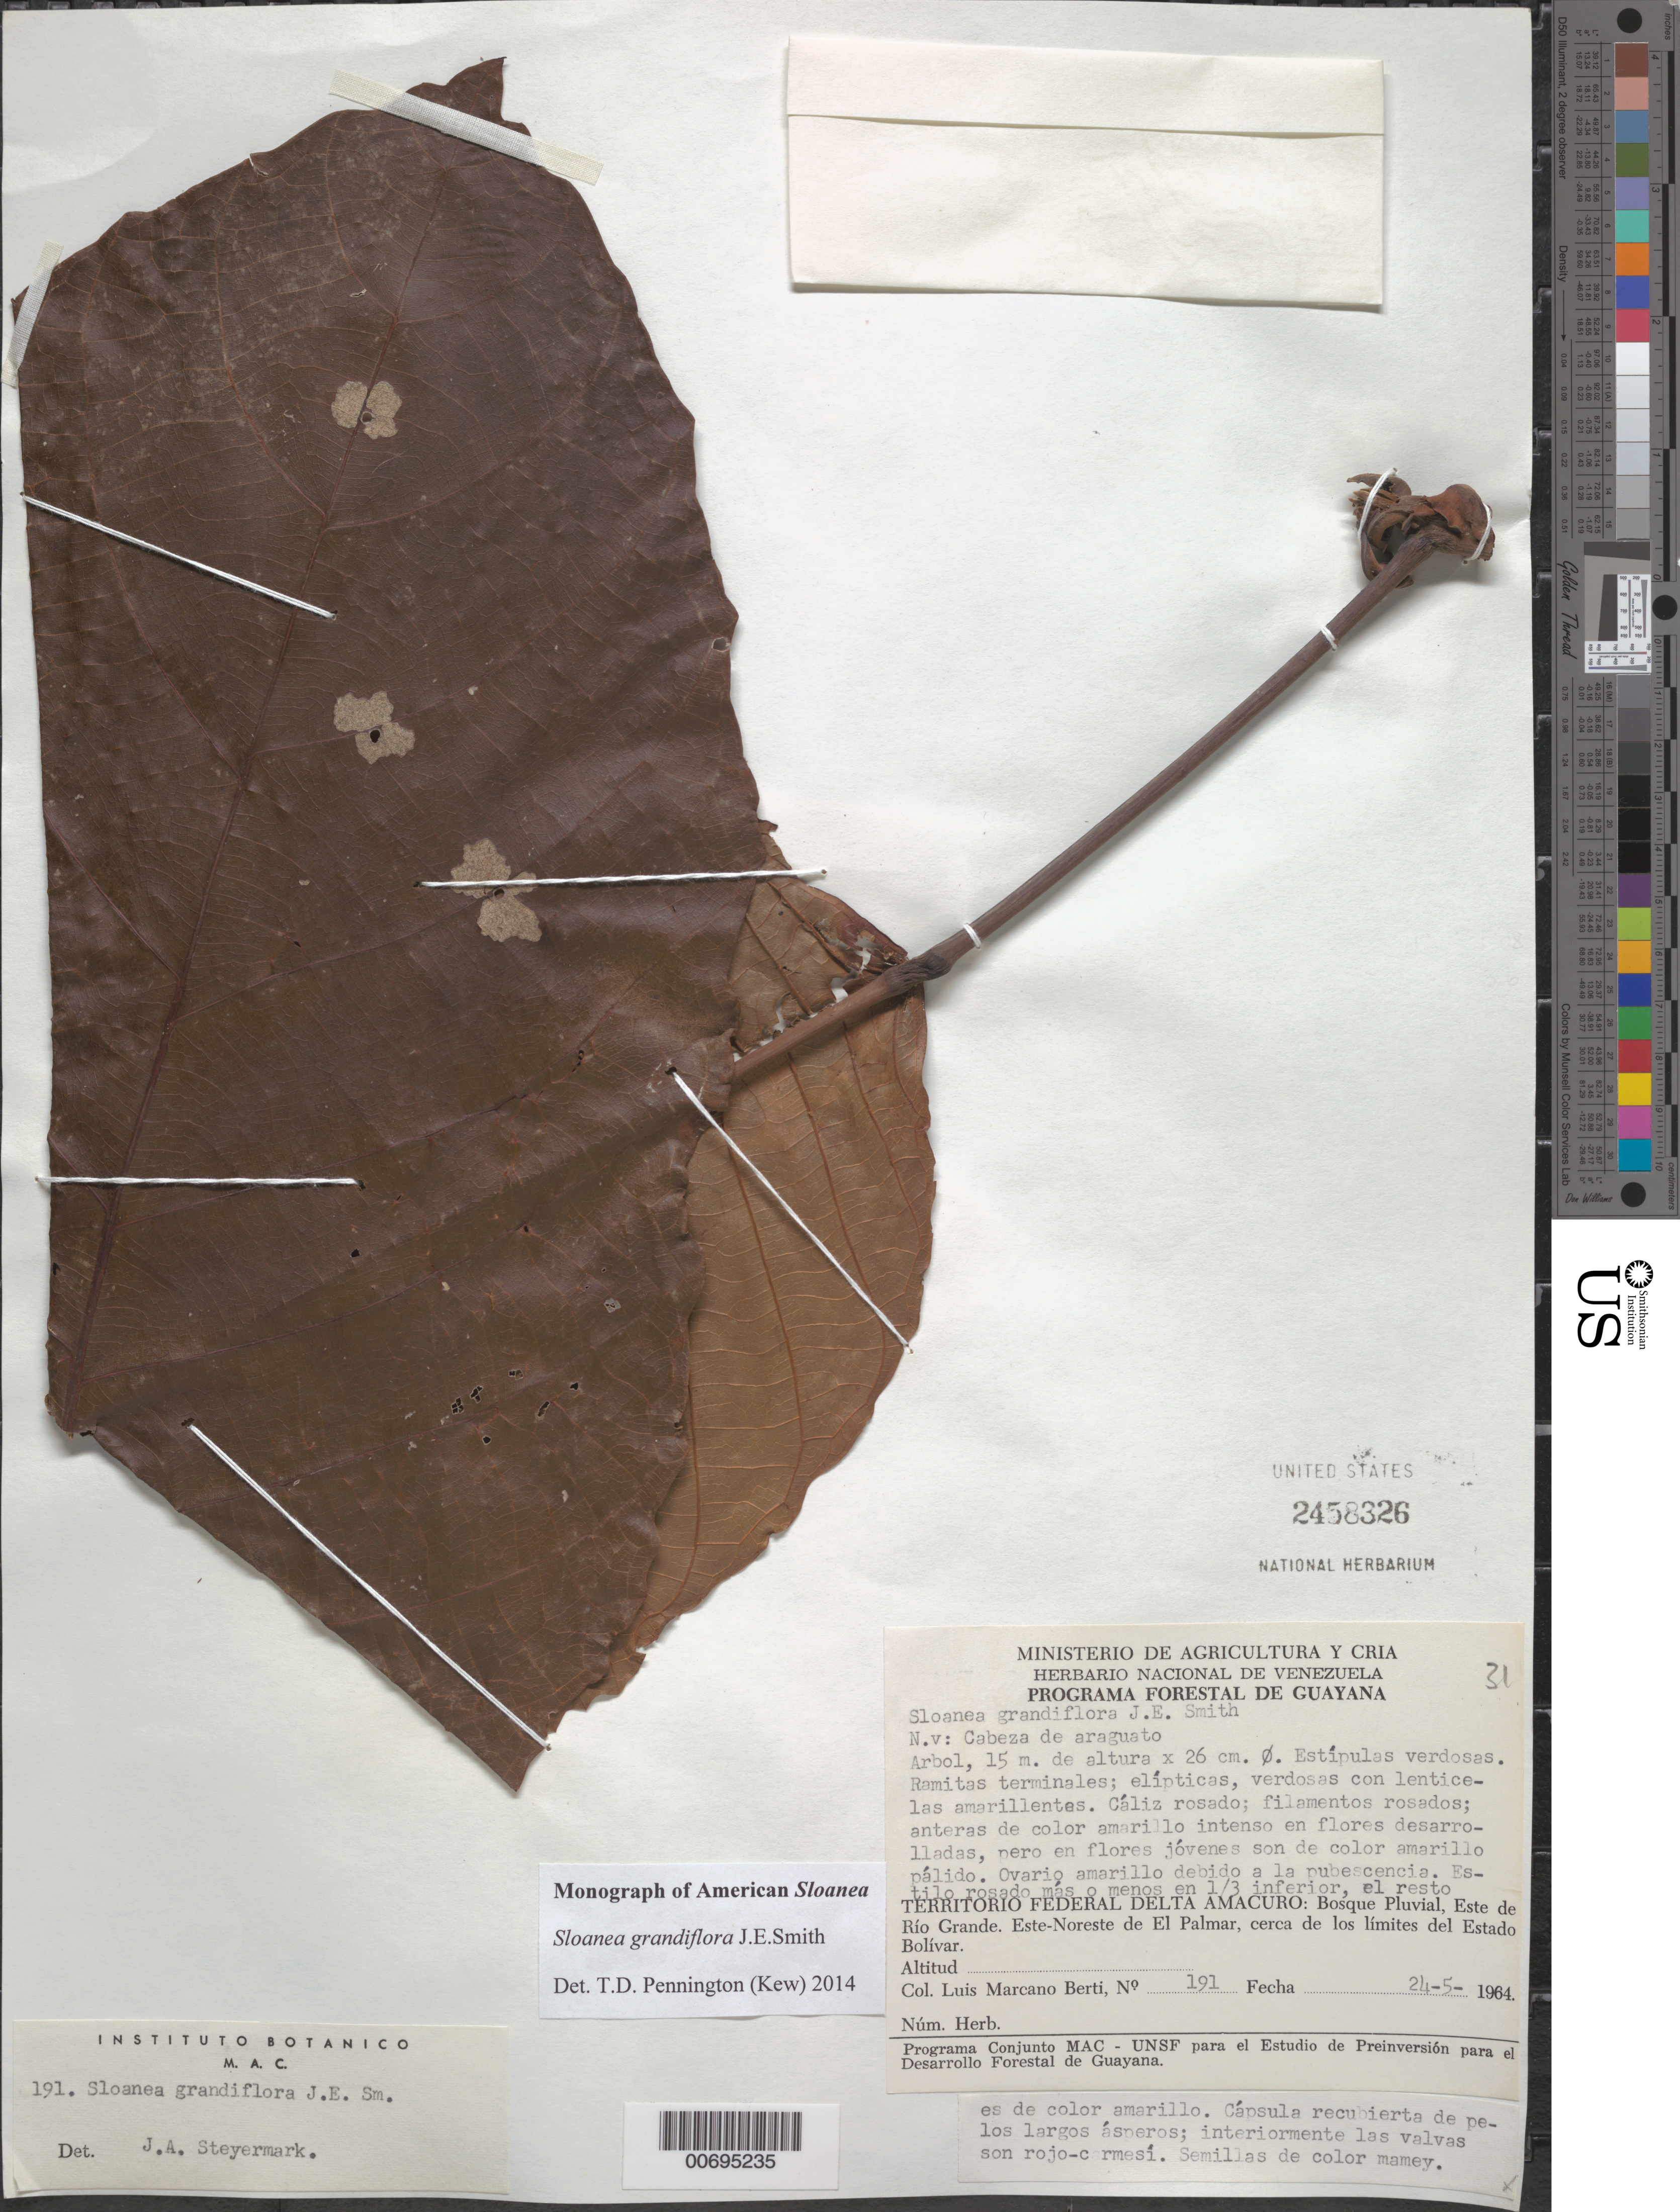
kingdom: Plantae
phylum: Tracheophyta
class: Magnoliopsida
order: Oxalidales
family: Elaeocarpaceae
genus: Sloanea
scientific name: Sloanea grandiflora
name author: Sm.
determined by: Pennington, T. D., (K)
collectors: L. Marcano-Berti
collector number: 191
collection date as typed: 24-May-64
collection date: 1964-05-24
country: Venezuela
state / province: Delta Amacuro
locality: Este de Río Grande, ENE de El Palmar, cerca de los limites del Estado Bolívar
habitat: Bosque pluvial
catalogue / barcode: US 2458326